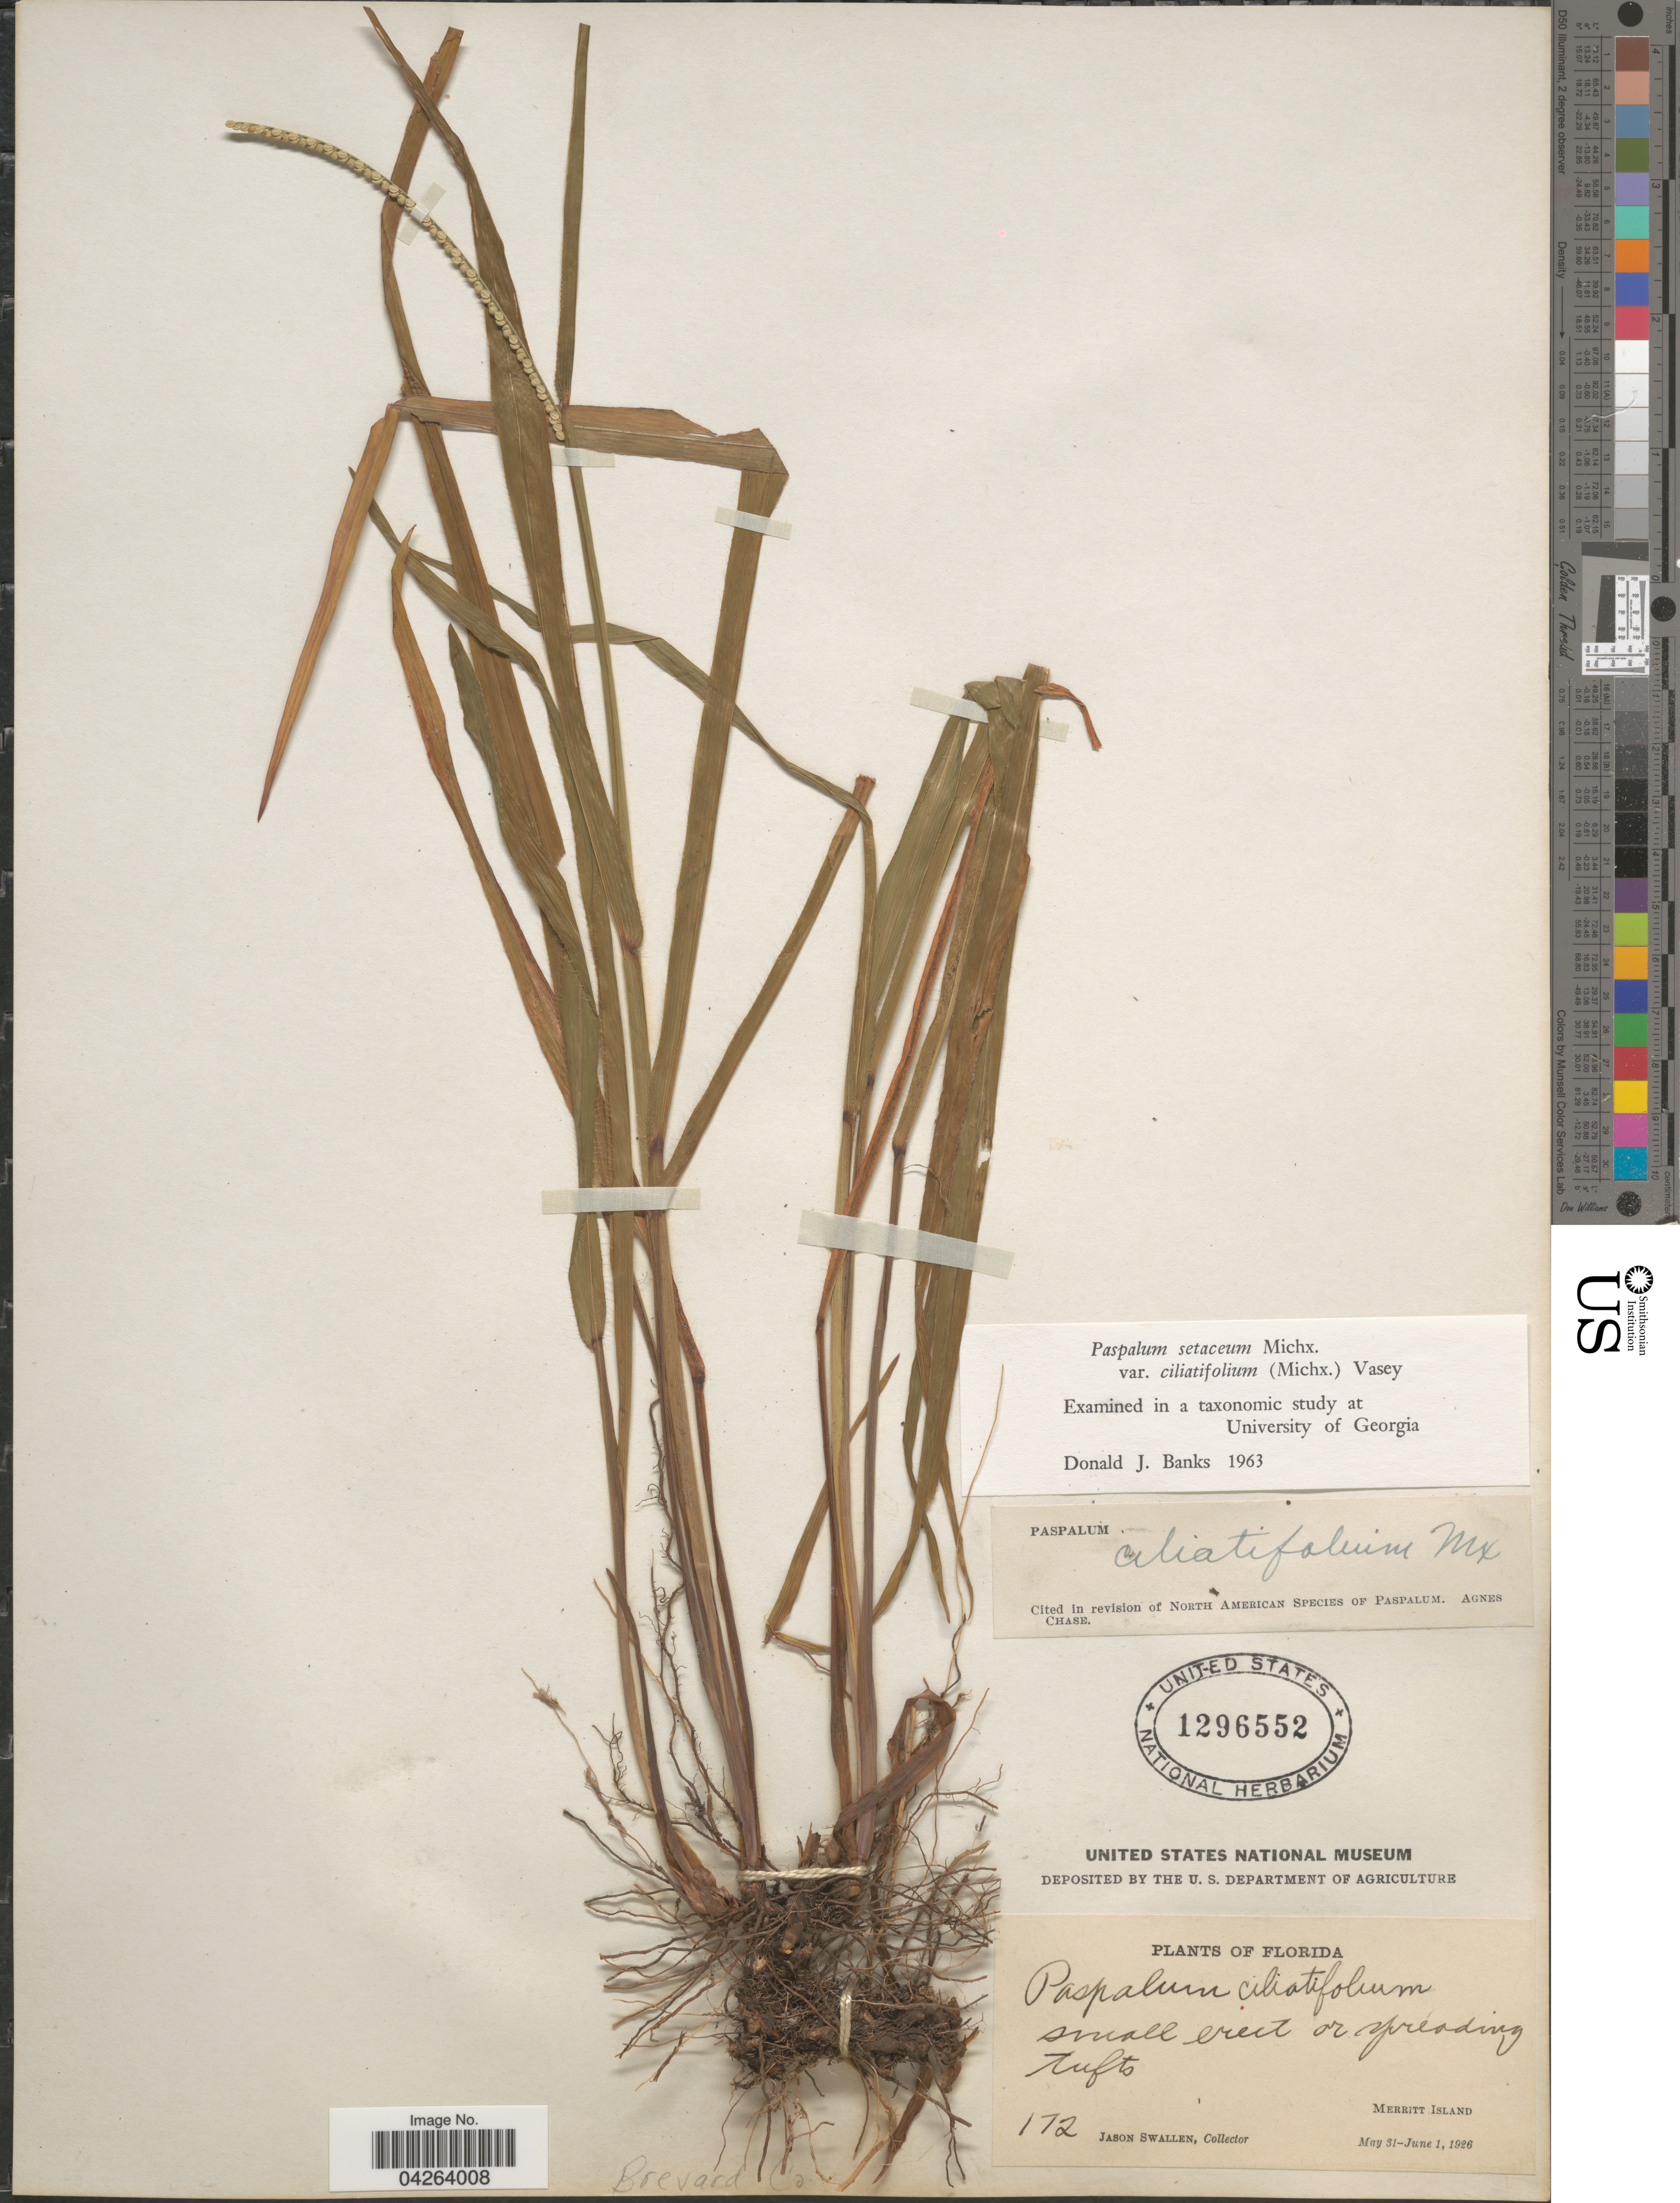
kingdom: Plantae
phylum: Tracheophyta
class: Liliopsida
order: Poales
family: Poaceae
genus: Paspalum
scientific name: Paspalum setaceum var. ciliatifolium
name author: (Michx.) Vasey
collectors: J. R. Swallen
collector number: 172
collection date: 1926-05-31/1926-06-01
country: United States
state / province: Florida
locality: Merritt Island. Brevard Co.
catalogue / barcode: US 1296552